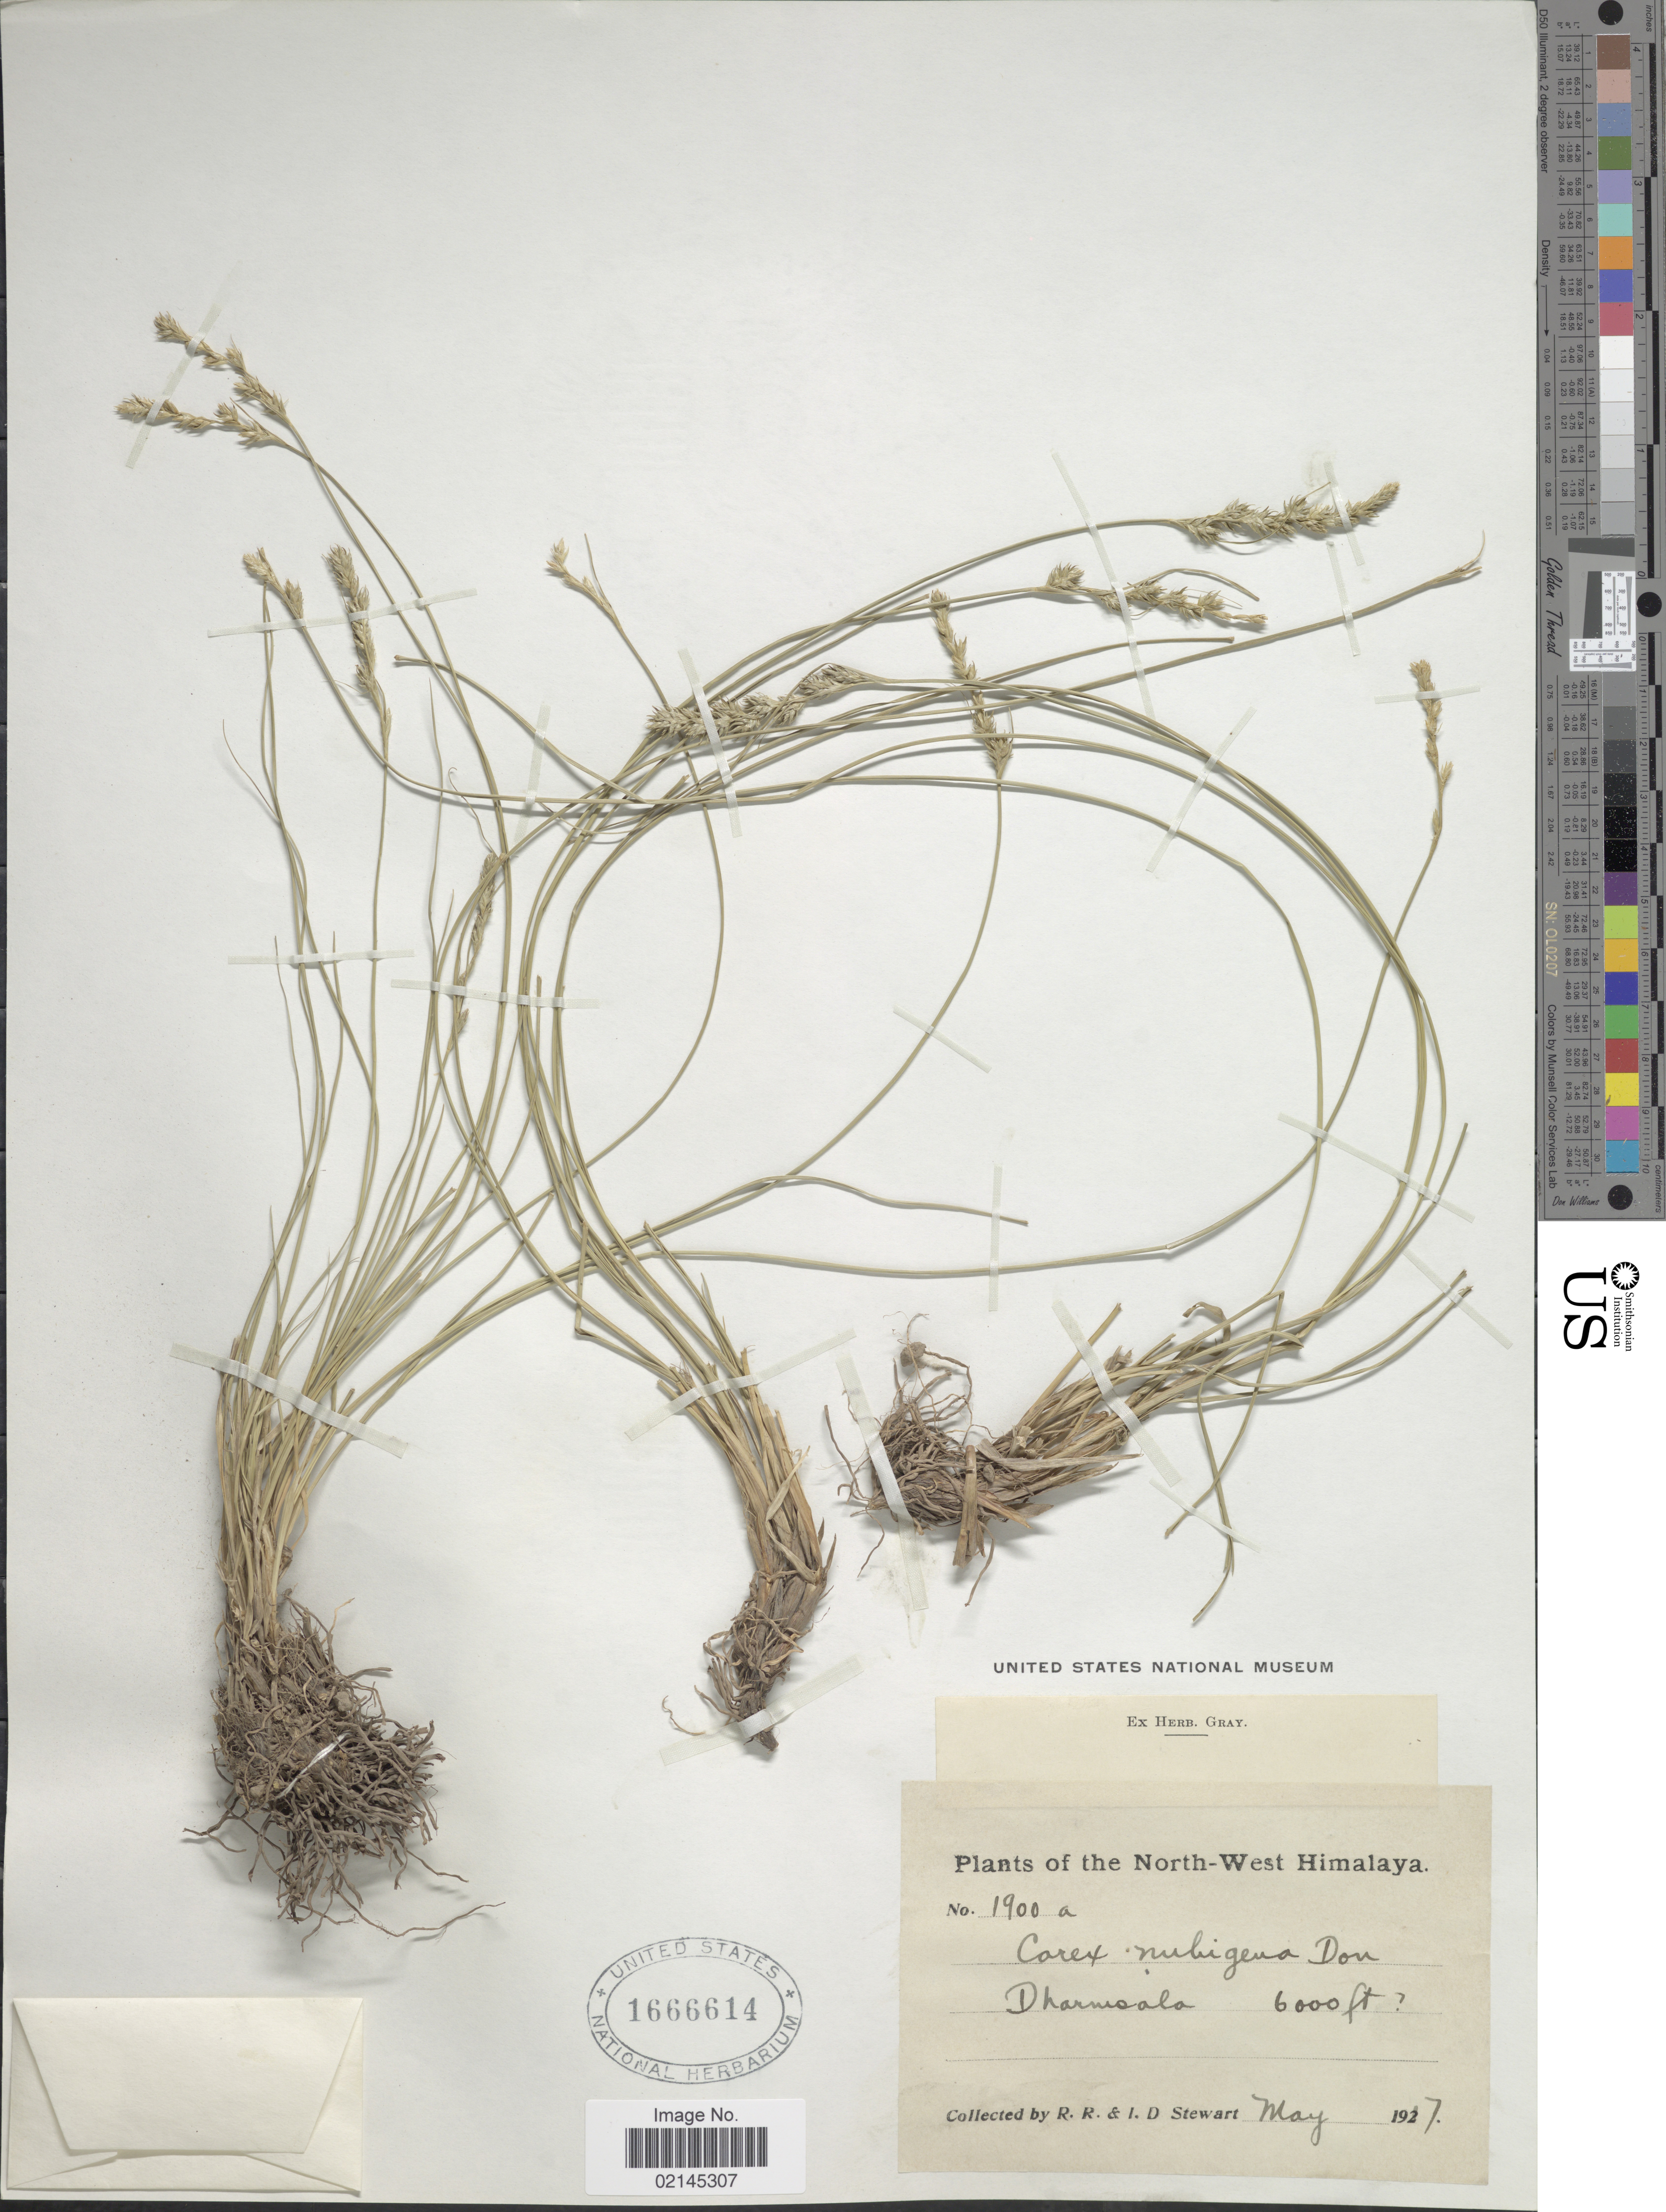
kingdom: Plantae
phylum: Tracheophyta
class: Liliopsida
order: Poales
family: Cyperaceae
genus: Carex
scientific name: Carex nubigena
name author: D. Don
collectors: R. R. Stewart & I. Stewart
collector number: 1900a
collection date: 1917-05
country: India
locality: North-West Himalaya. Dharmsala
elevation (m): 1829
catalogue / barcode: US 1666614